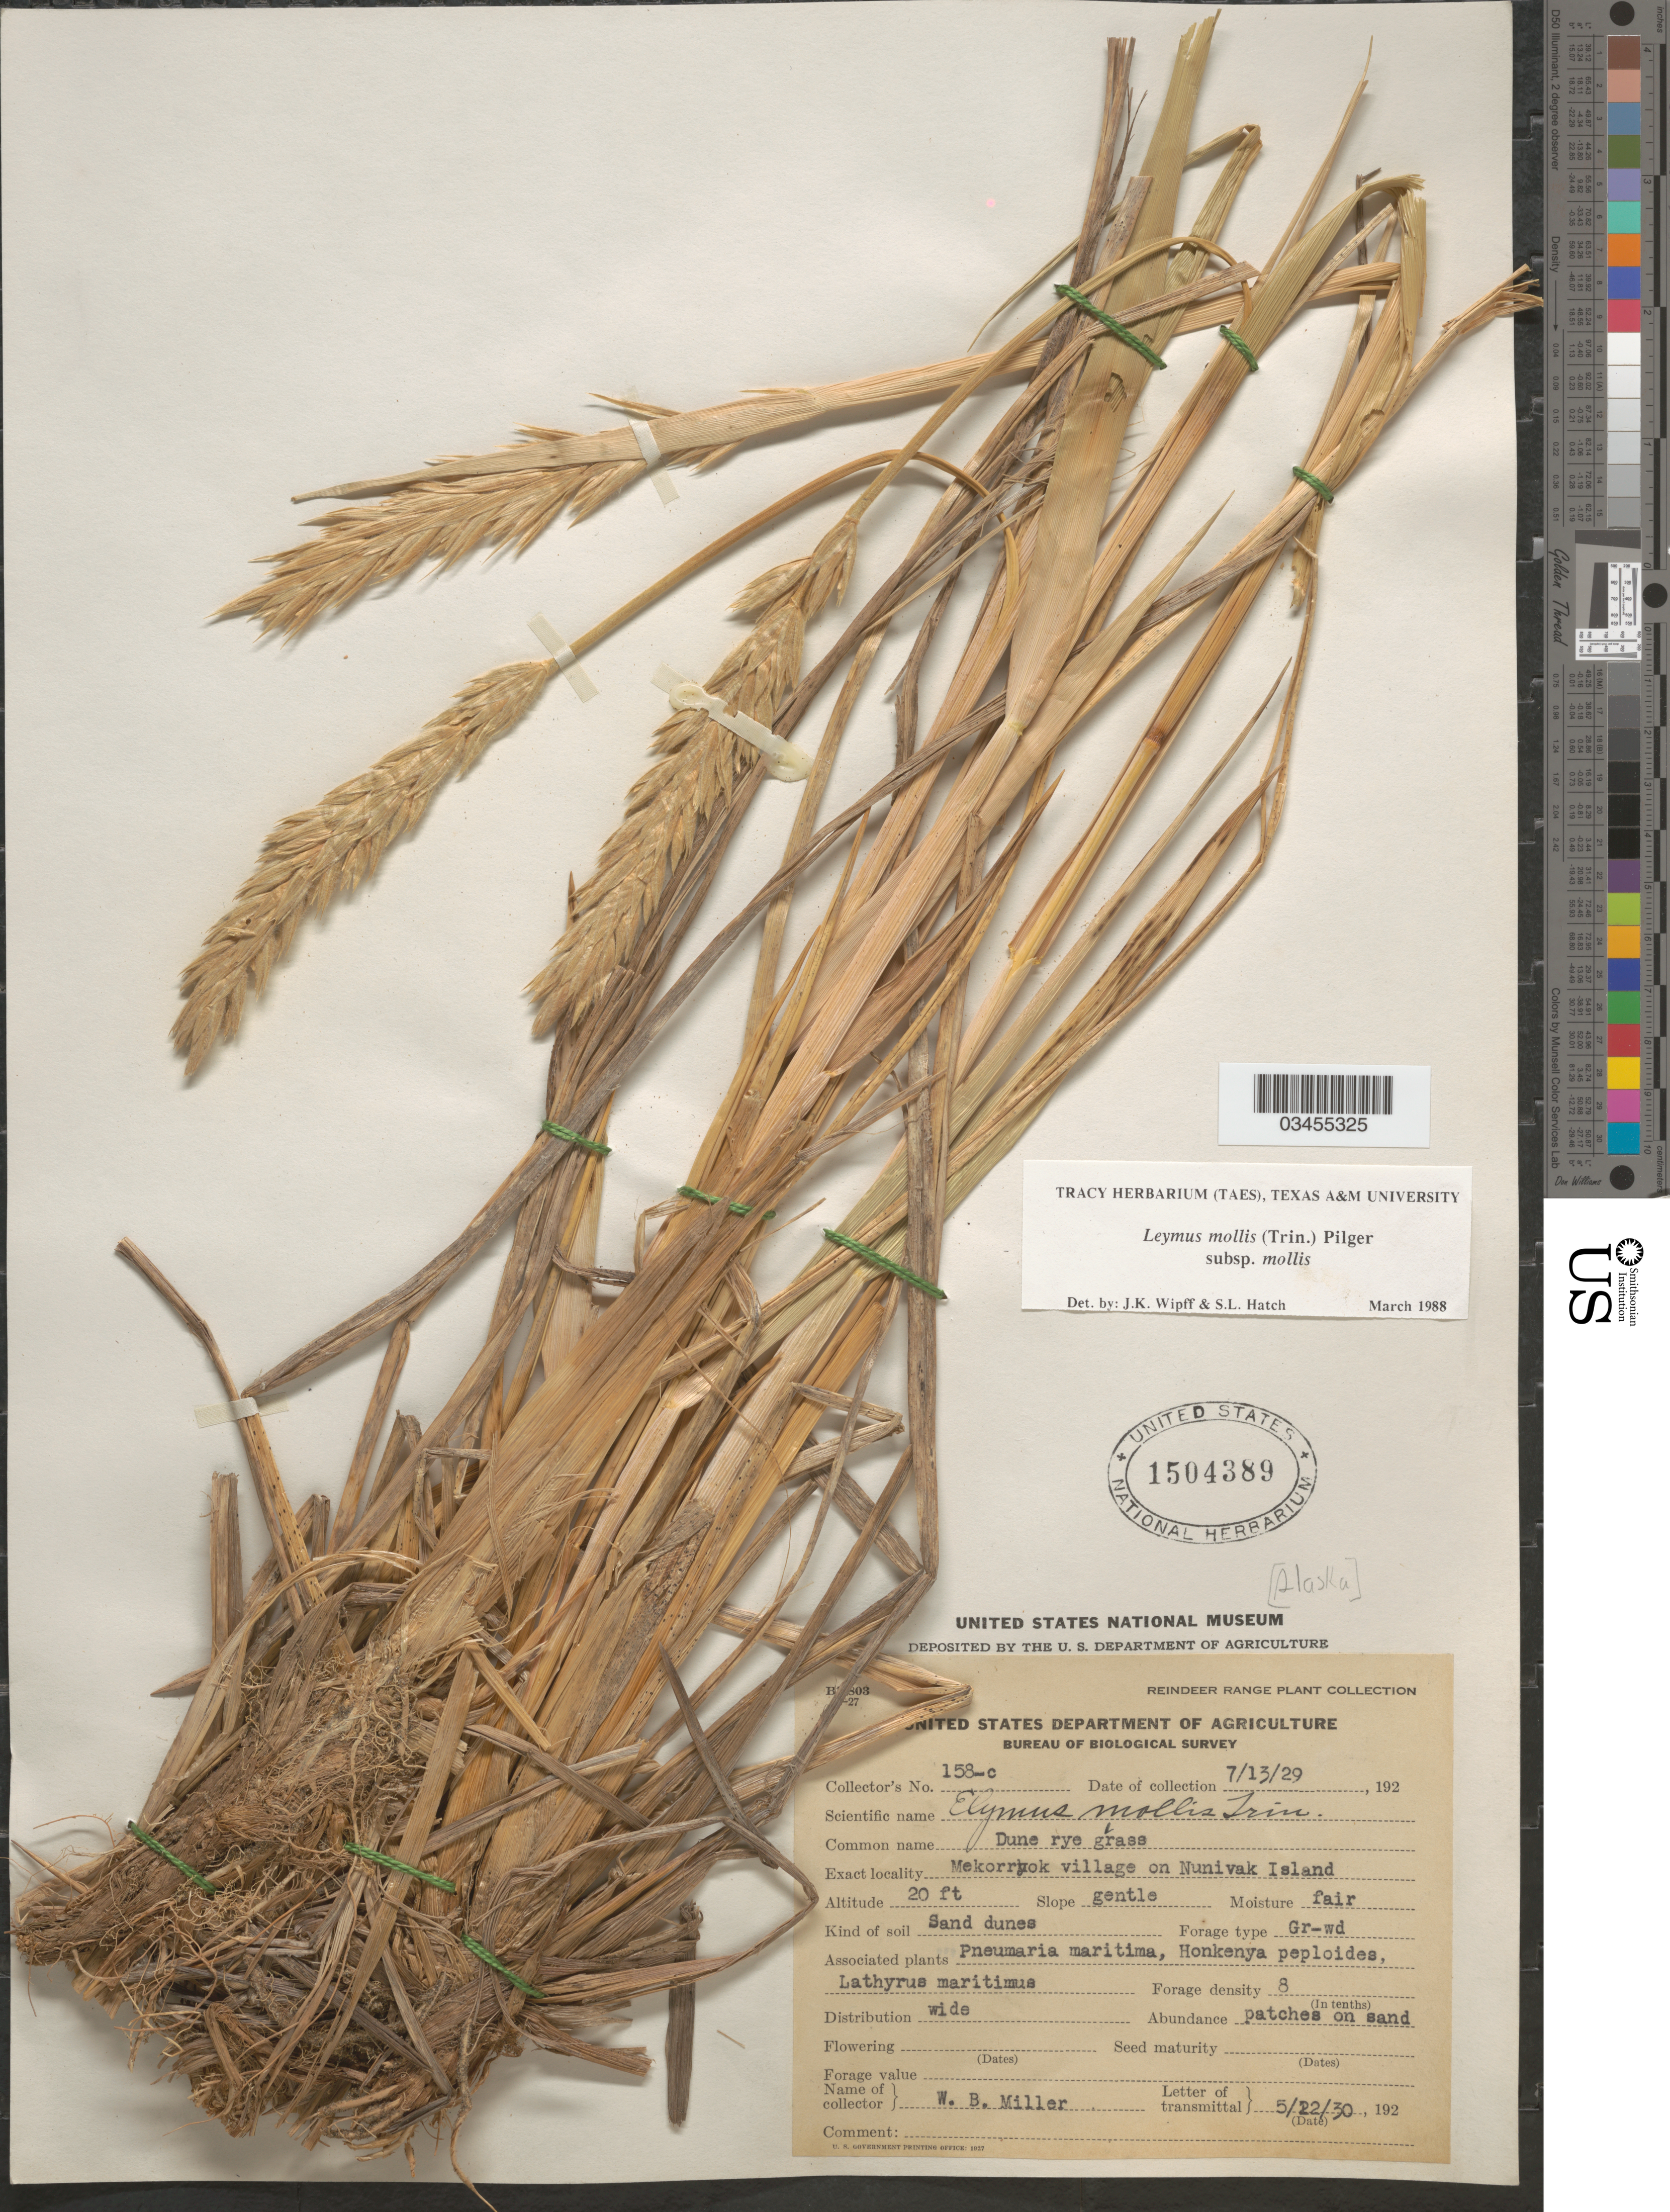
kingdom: Plantae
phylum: Tracheophyta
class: Liliopsida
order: Poales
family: Poaceae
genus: Leymus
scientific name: Leymus mollis subsp. mollis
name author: (Trin.) Pilg.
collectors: W. Miller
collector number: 158-c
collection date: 1929-07-13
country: United States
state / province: Alaska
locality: Reindeer Range. Mekoryuk village on Nunivak Island.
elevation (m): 6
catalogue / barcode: US 1504389